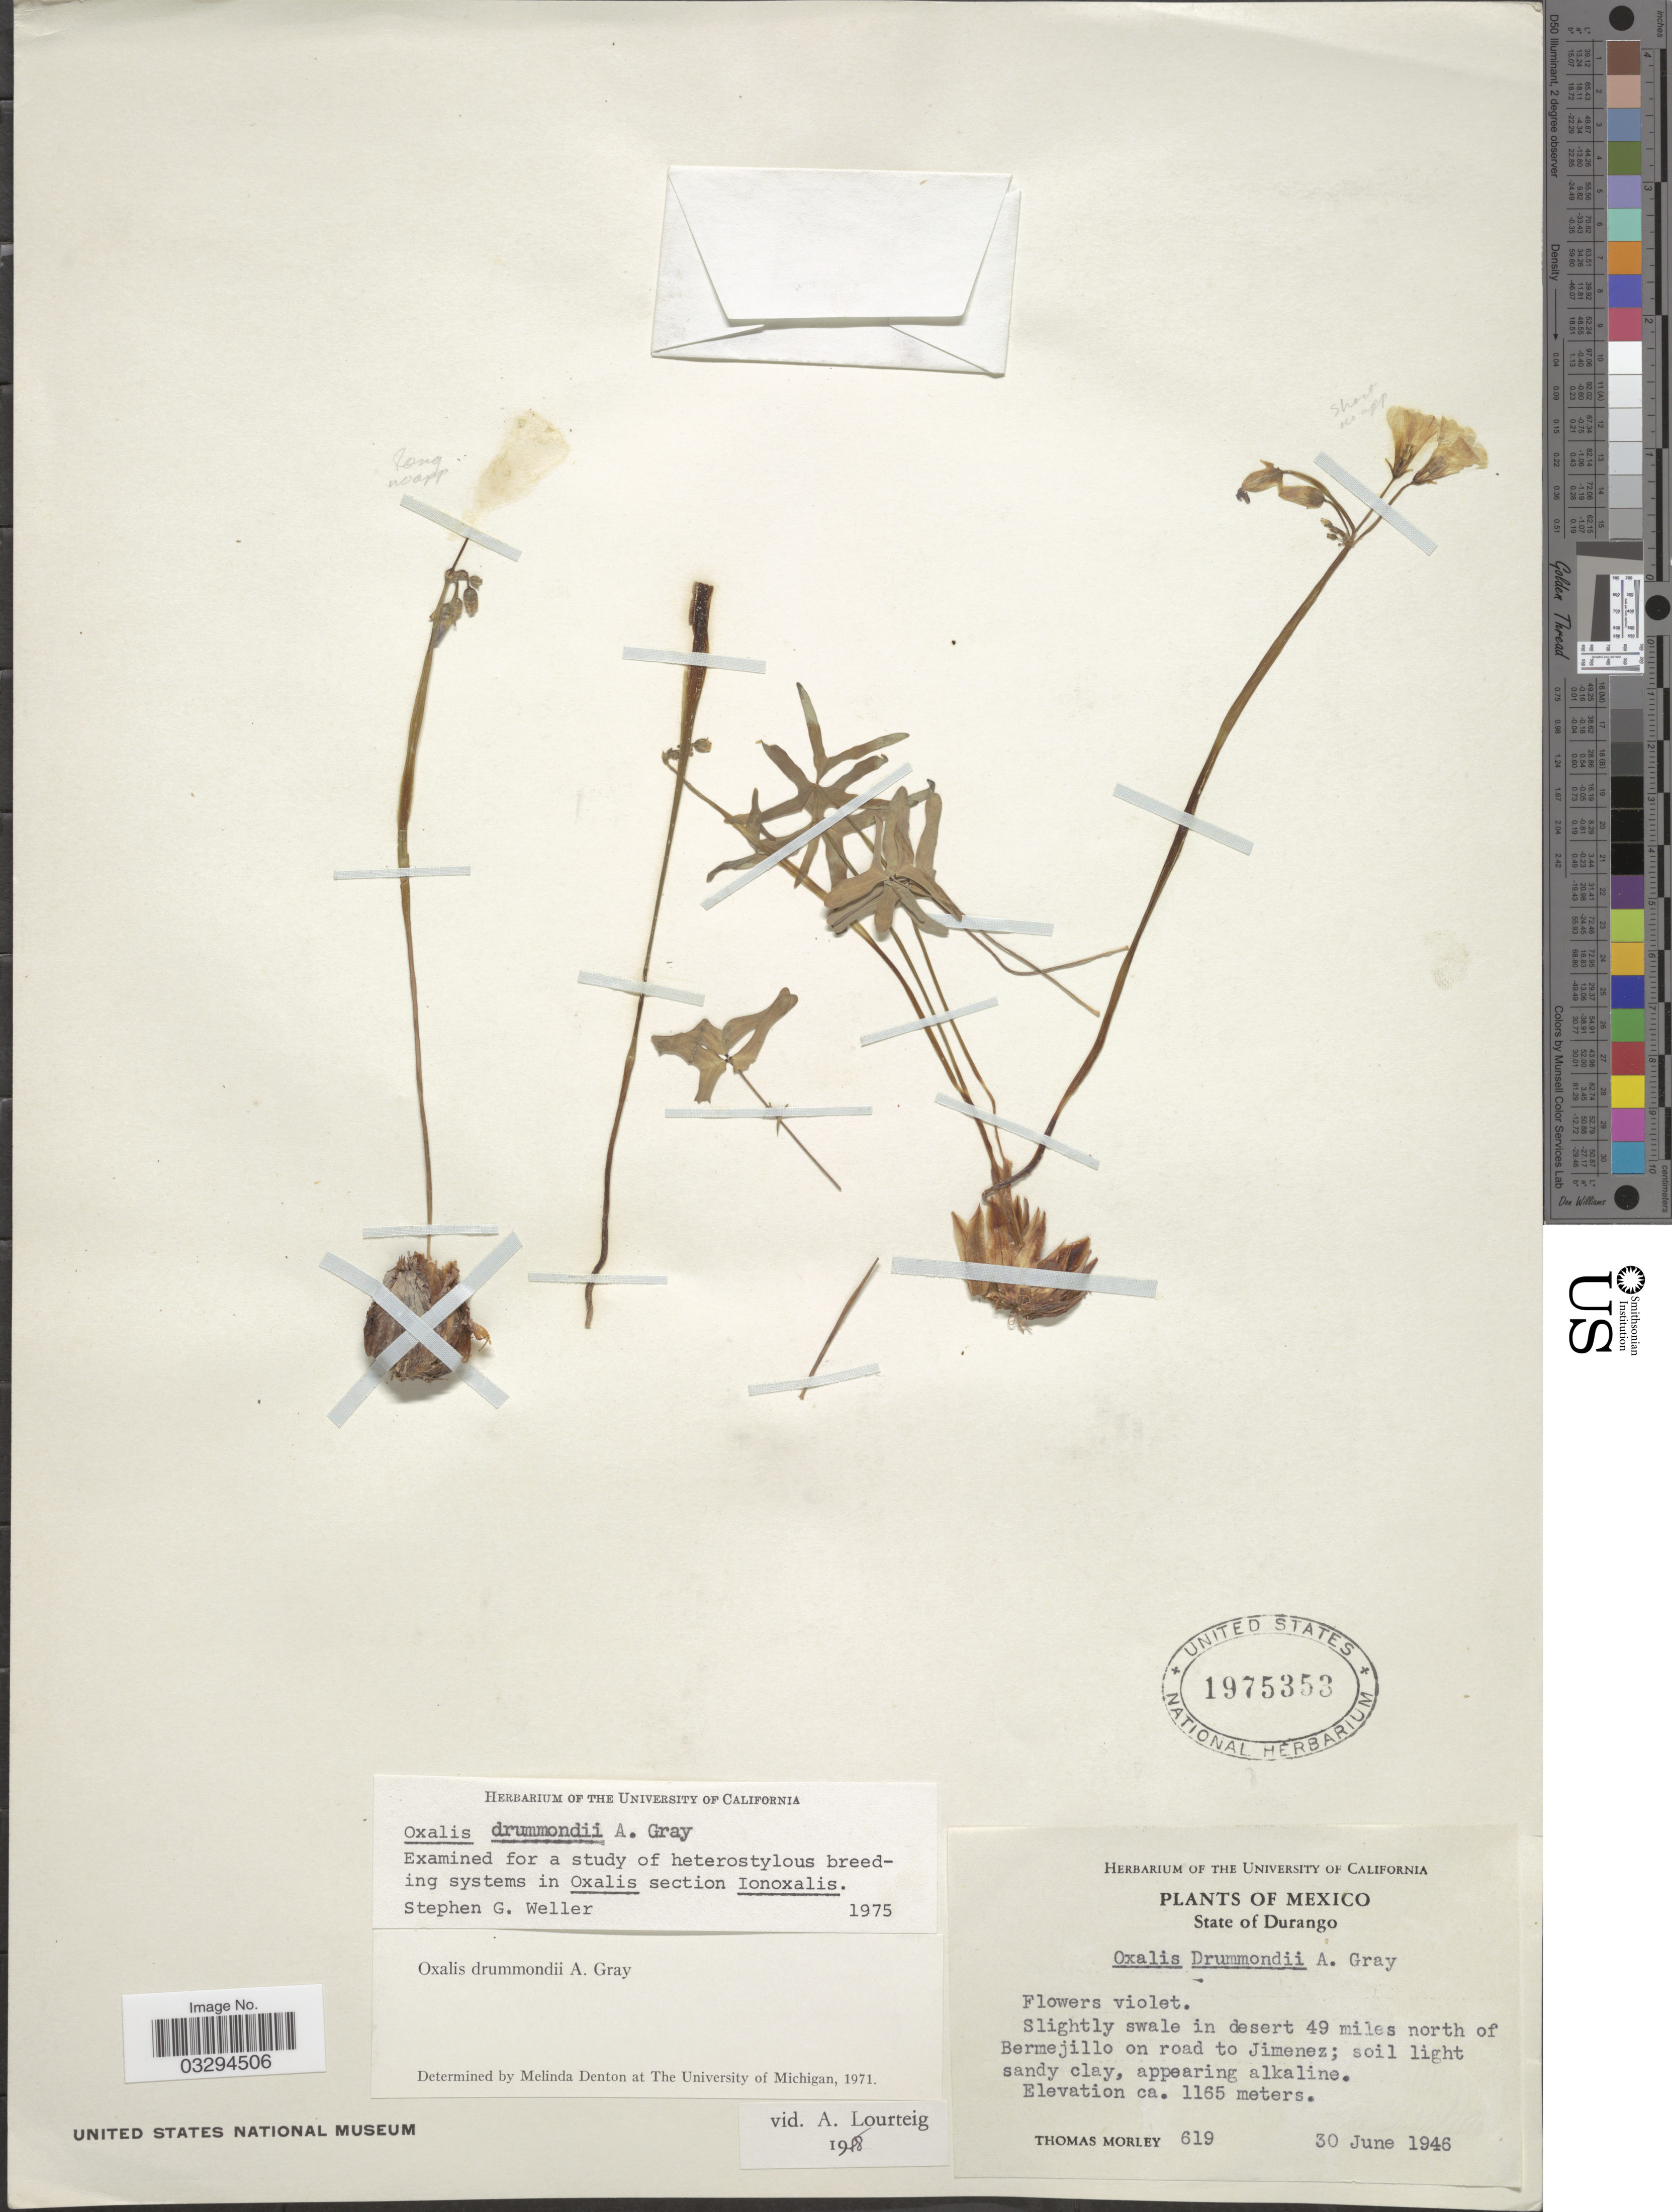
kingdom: Plantae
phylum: Tracheophyta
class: Magnoliopsida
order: Oxalidales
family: Oxalidaceae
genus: Oxalis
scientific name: Oxalis drummondii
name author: A. Gray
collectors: T. Morley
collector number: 619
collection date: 1946-06-30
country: Mexico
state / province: Durango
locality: Slightly swale in desert 49 miles north of Bermejillo on road to Jimenez.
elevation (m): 1165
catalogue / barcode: US 1975353